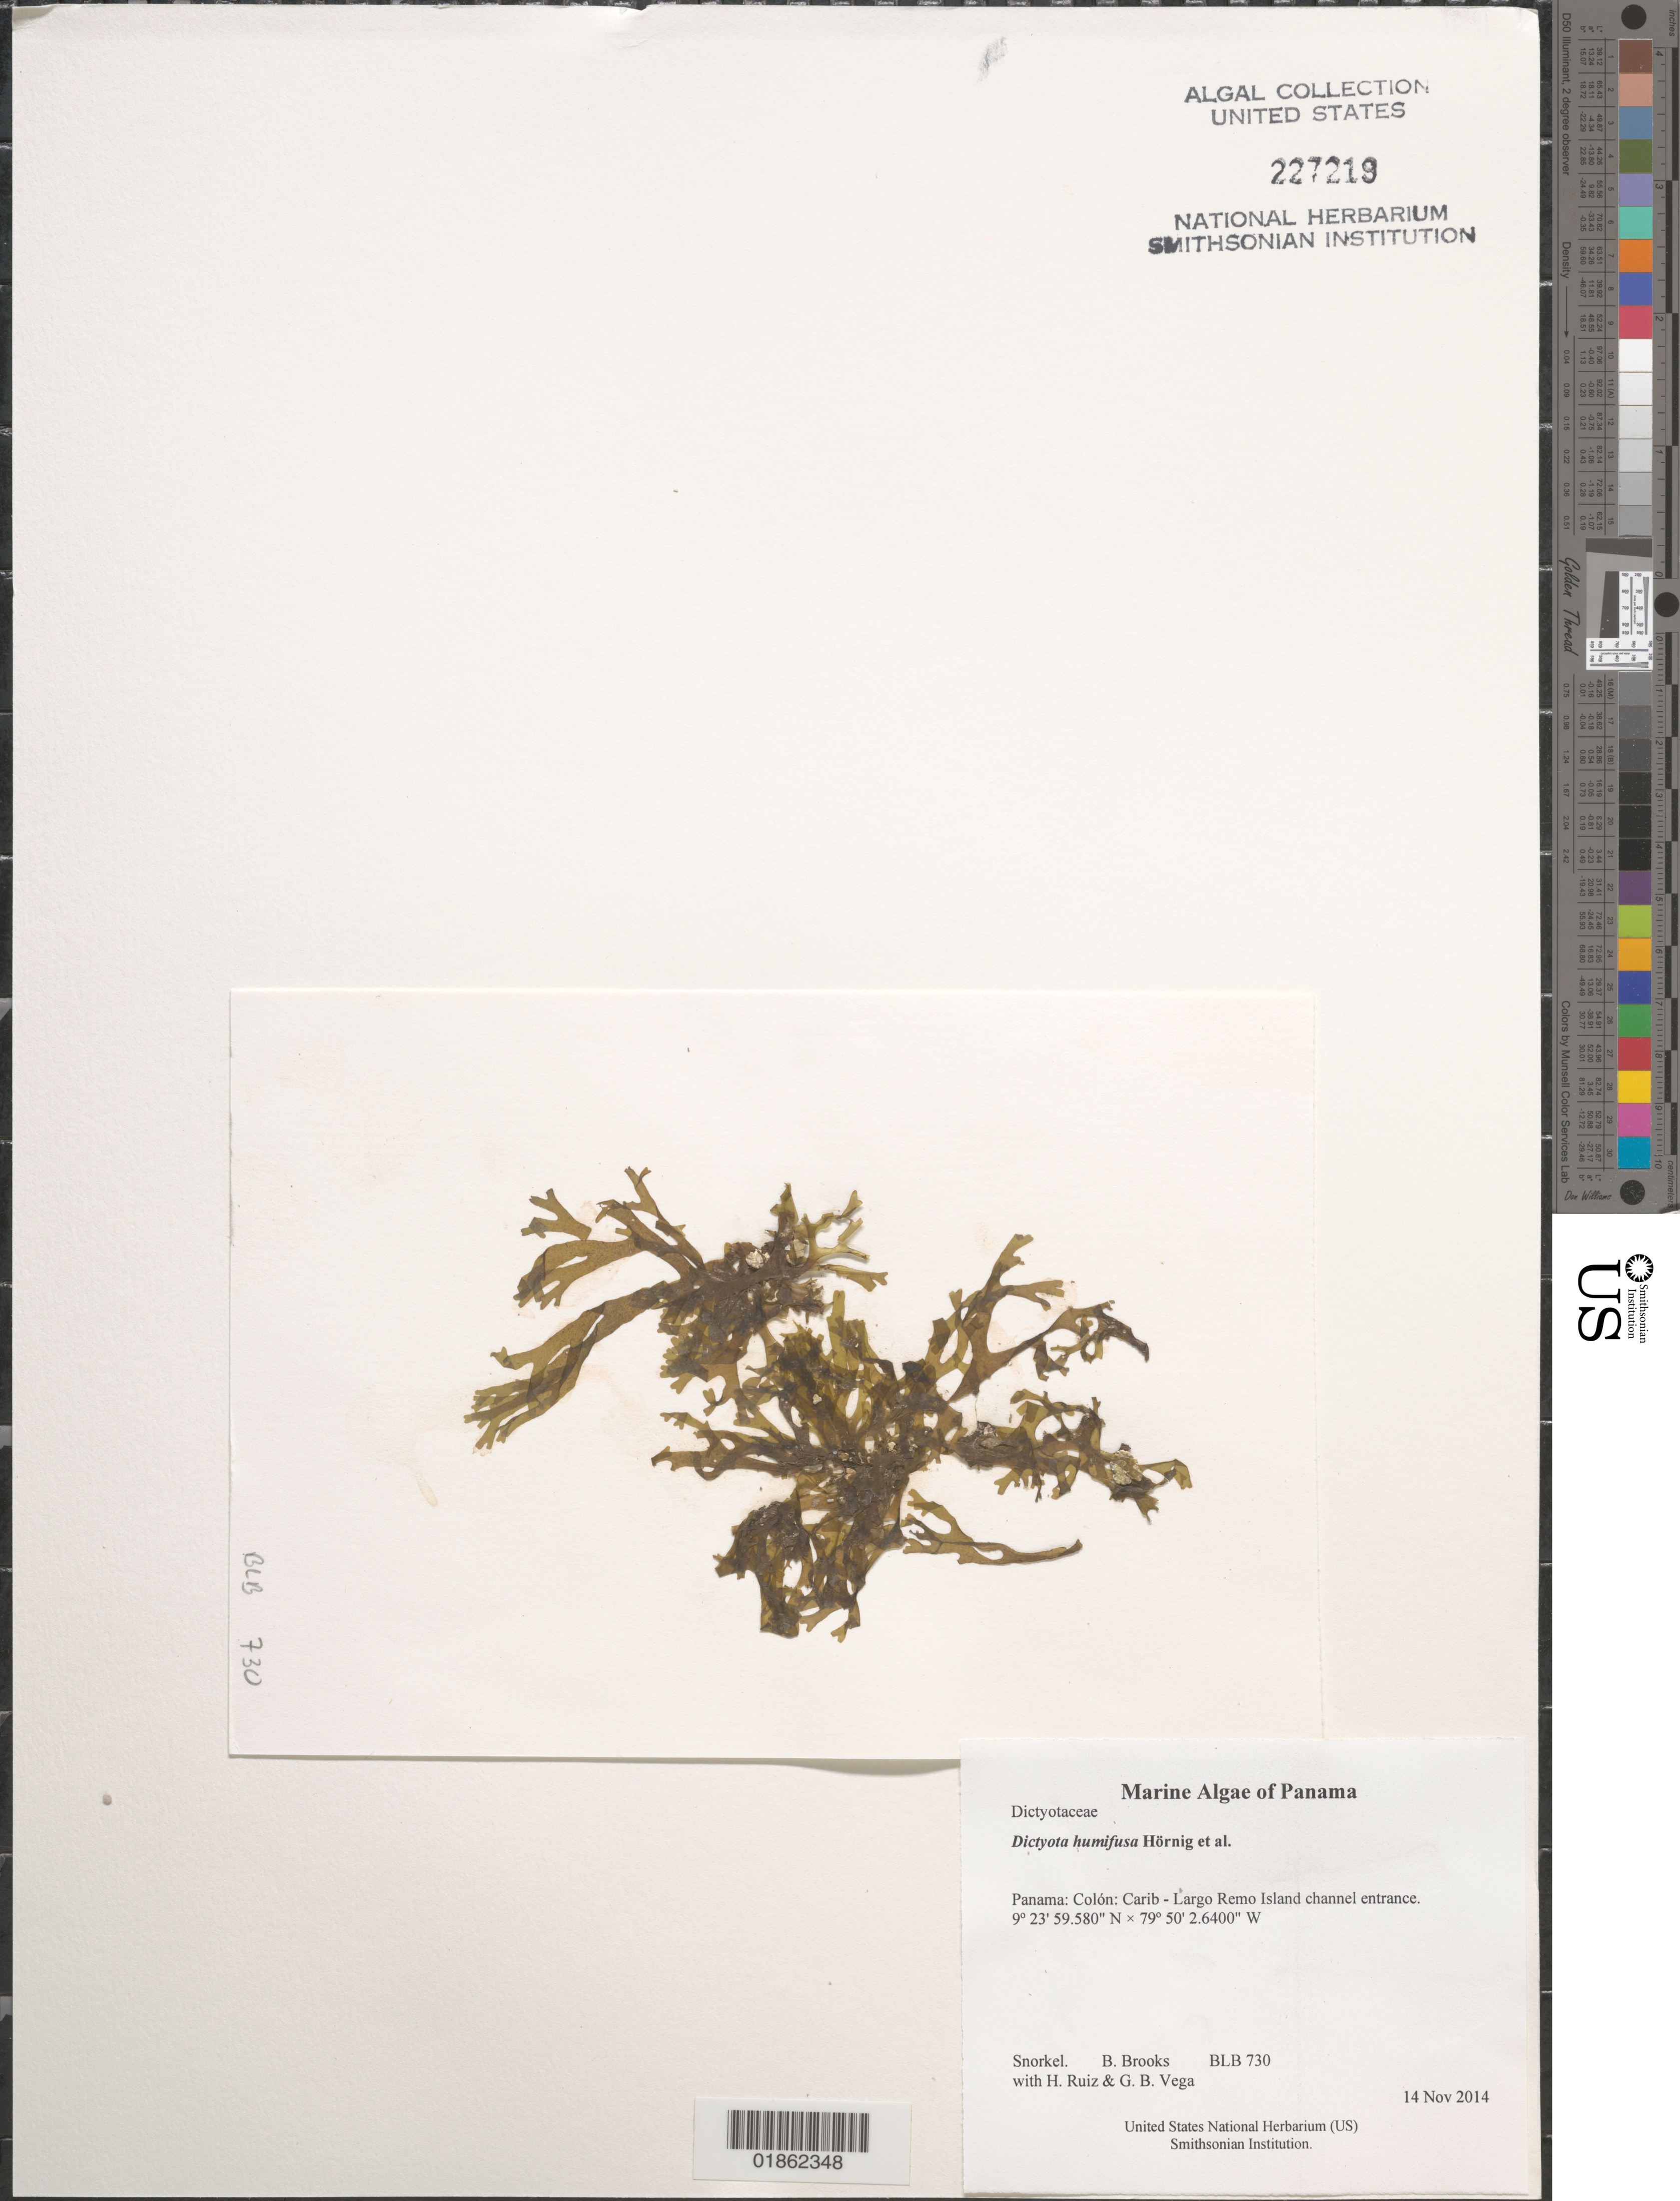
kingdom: Chromista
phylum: Ochrophyta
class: Phaeophyceae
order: Dictyotales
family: Dictyotaceae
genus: Dictyota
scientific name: Dictyota humifusa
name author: I.Hörnig et al.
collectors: B. Brooks, H. Ruiz & G. B. Vega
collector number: BLB 730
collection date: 2014-11-14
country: Panama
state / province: Colón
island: Largo Remo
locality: Carib - Largo Remo Island channel entrance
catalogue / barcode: US 227219